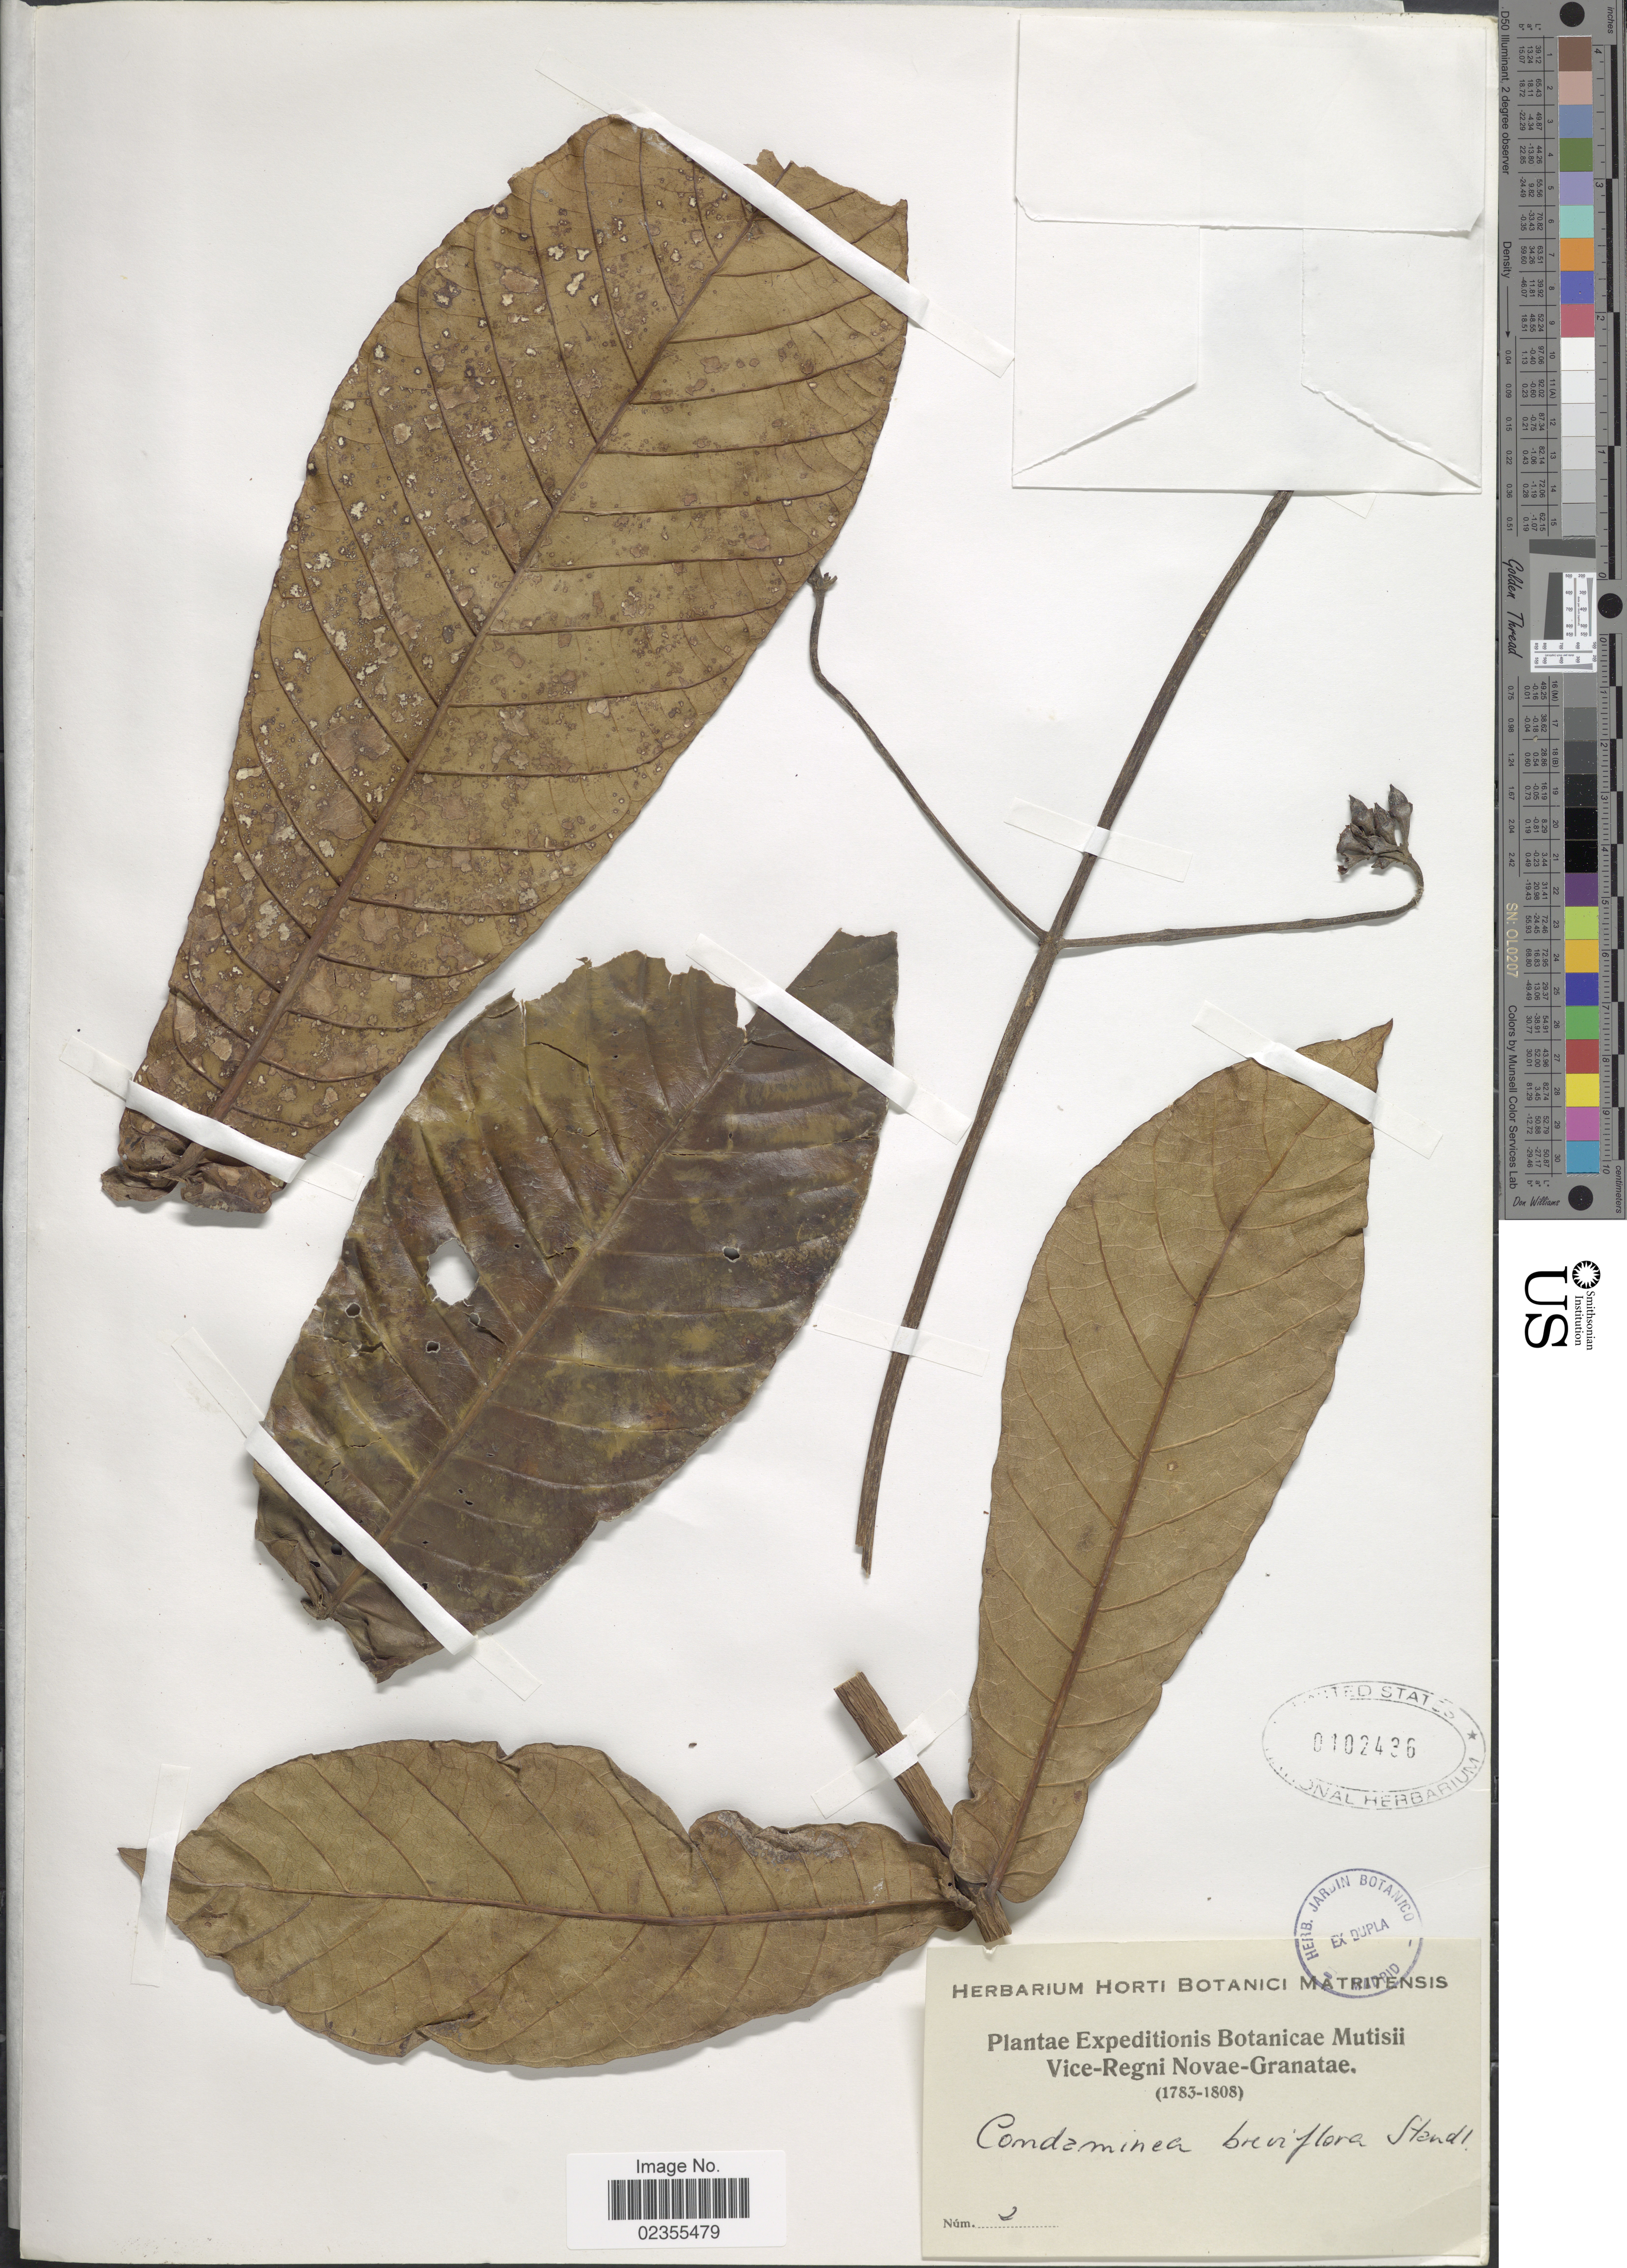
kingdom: Plantae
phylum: Tracheophyta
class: Magnoliopsida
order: Gentianales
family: Rubiaceae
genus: Condaminea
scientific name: Condaminea breviflora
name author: Standl.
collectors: Expeditions Botanicae Mutisii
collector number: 2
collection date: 1783/1808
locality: Vice-Regni Novae-Granatae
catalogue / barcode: US 102436